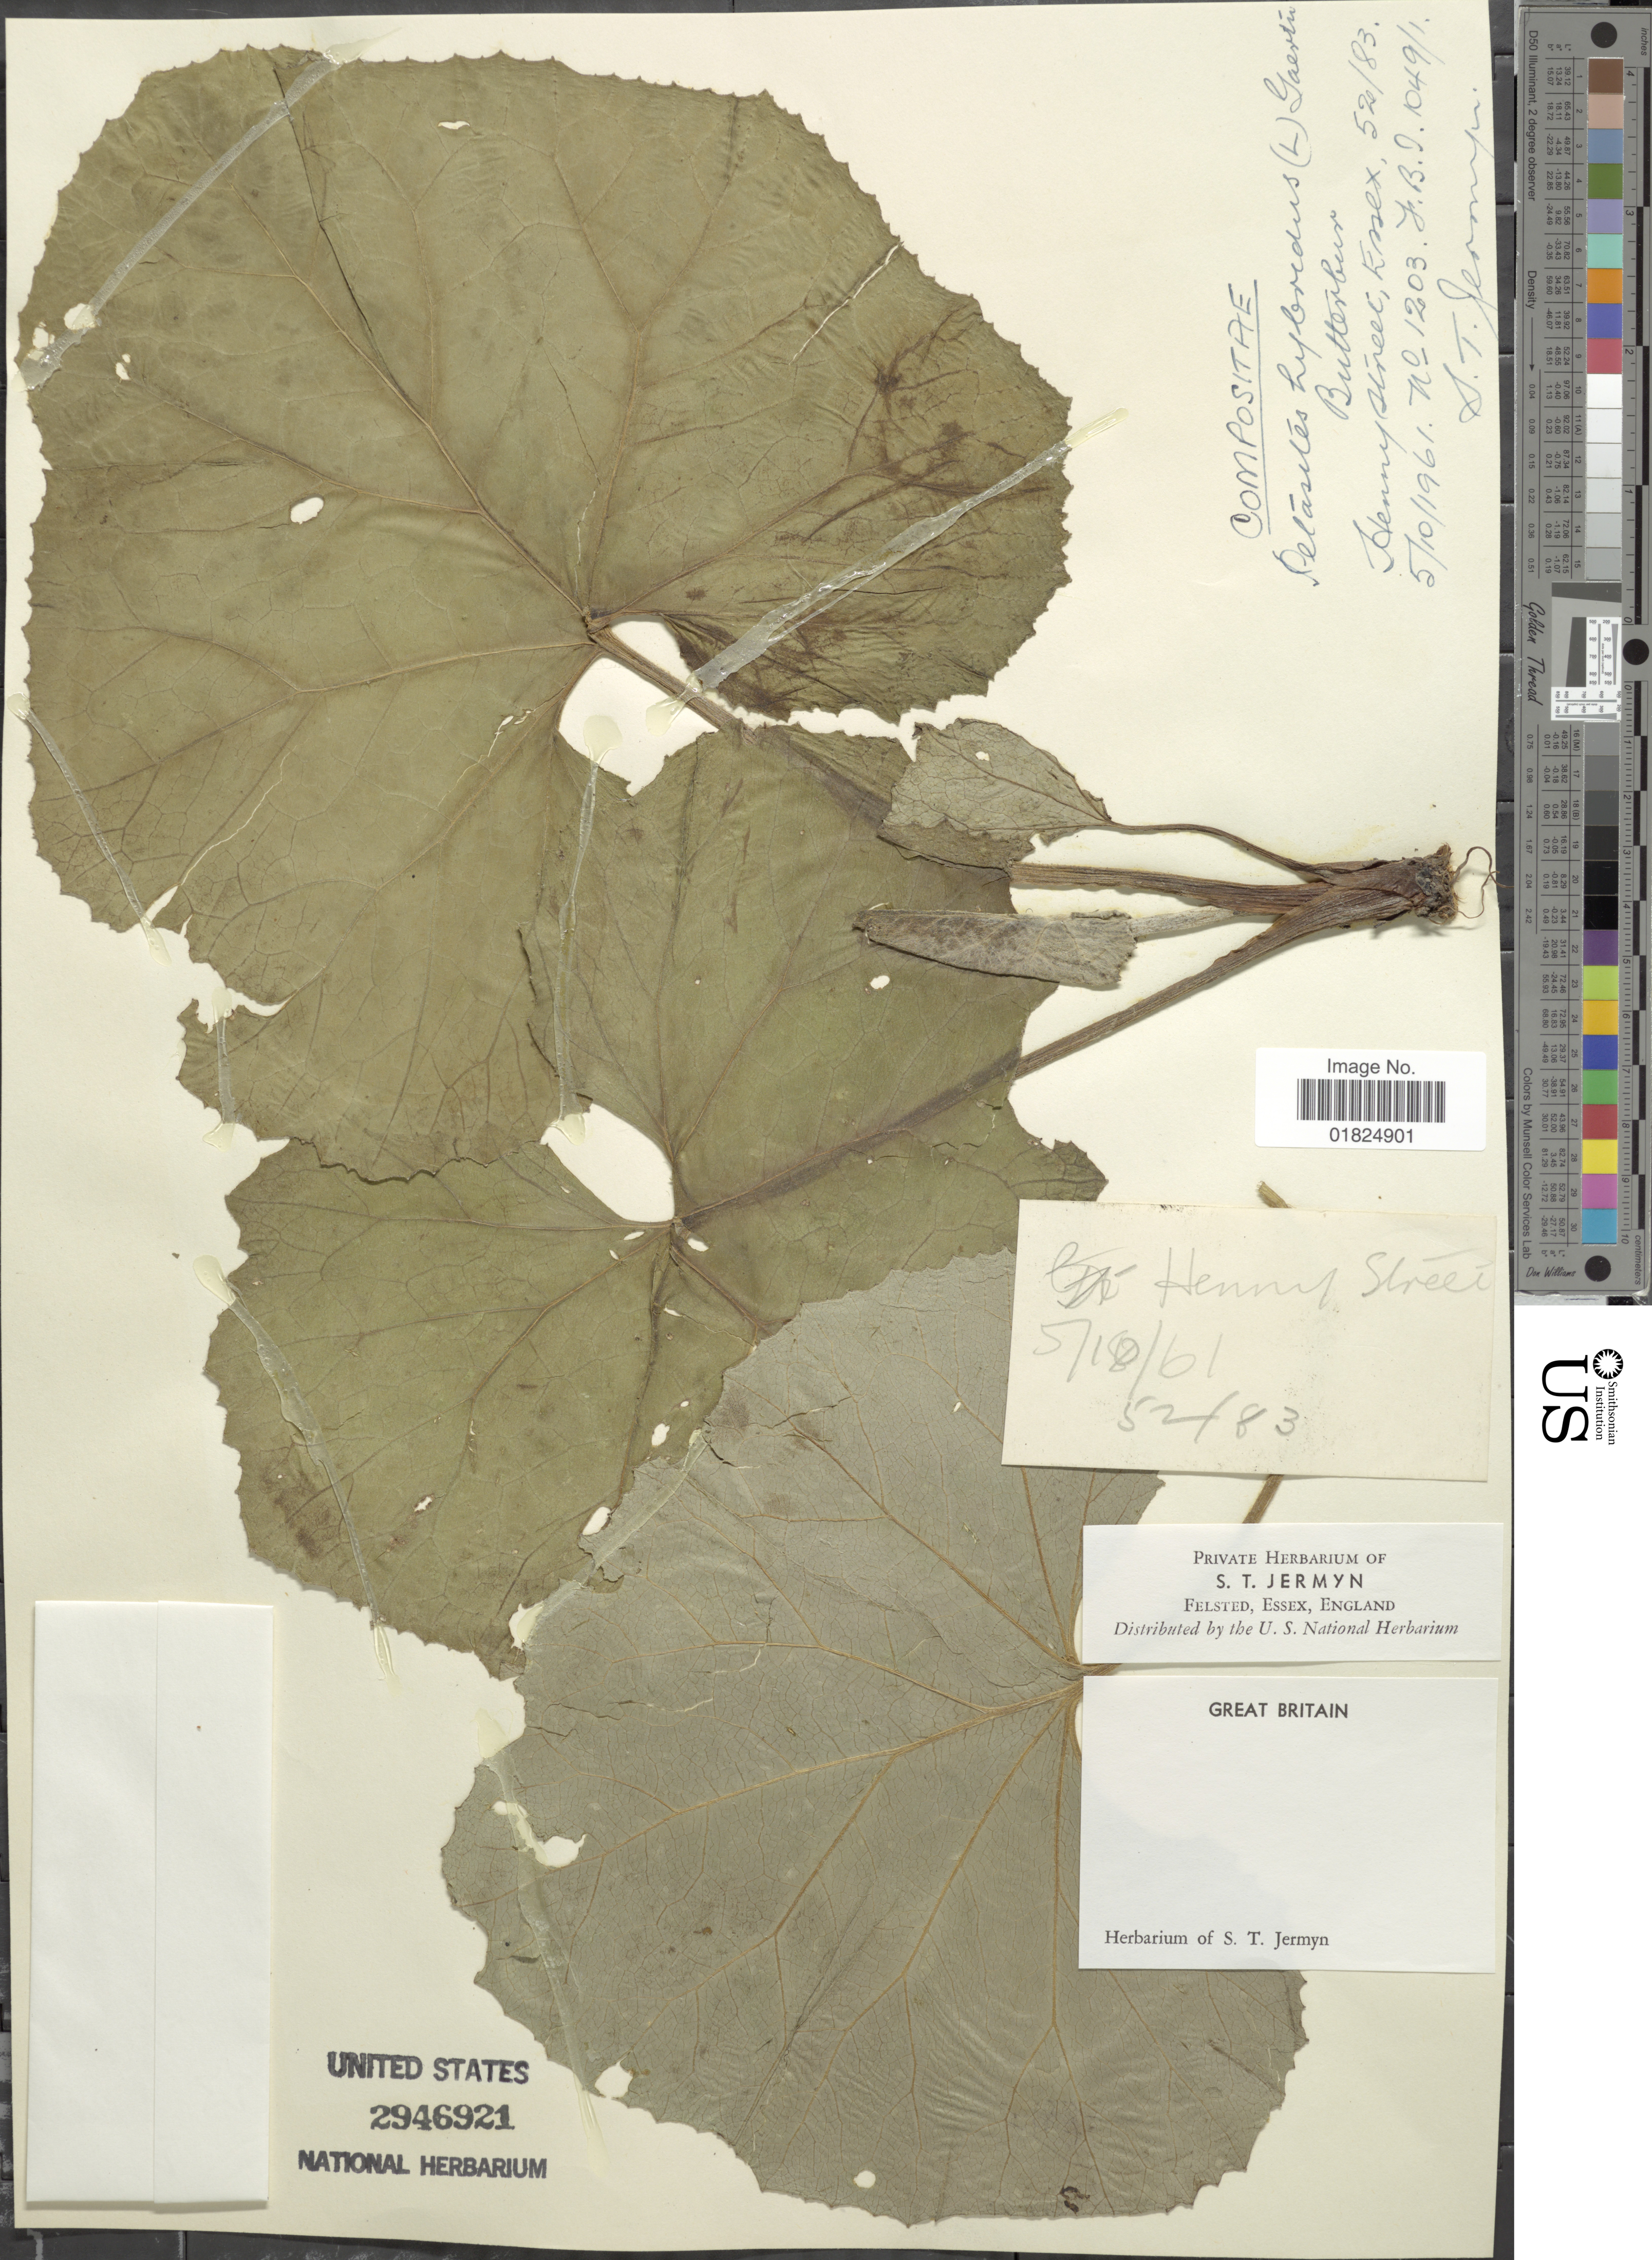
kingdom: Plantae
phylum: Tracheophyta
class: Magnoliopsida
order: Asterales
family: Asteraceae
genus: Petasites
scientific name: Petasites hybridus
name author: (L.) G. Gaertn. et al.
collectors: S. Jermyn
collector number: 1203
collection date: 1961-10-05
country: United Kingdom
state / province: England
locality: Great Britain. Henny Street, Essex, 52/83 F. B. I. 1049/1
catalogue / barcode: US 2946921